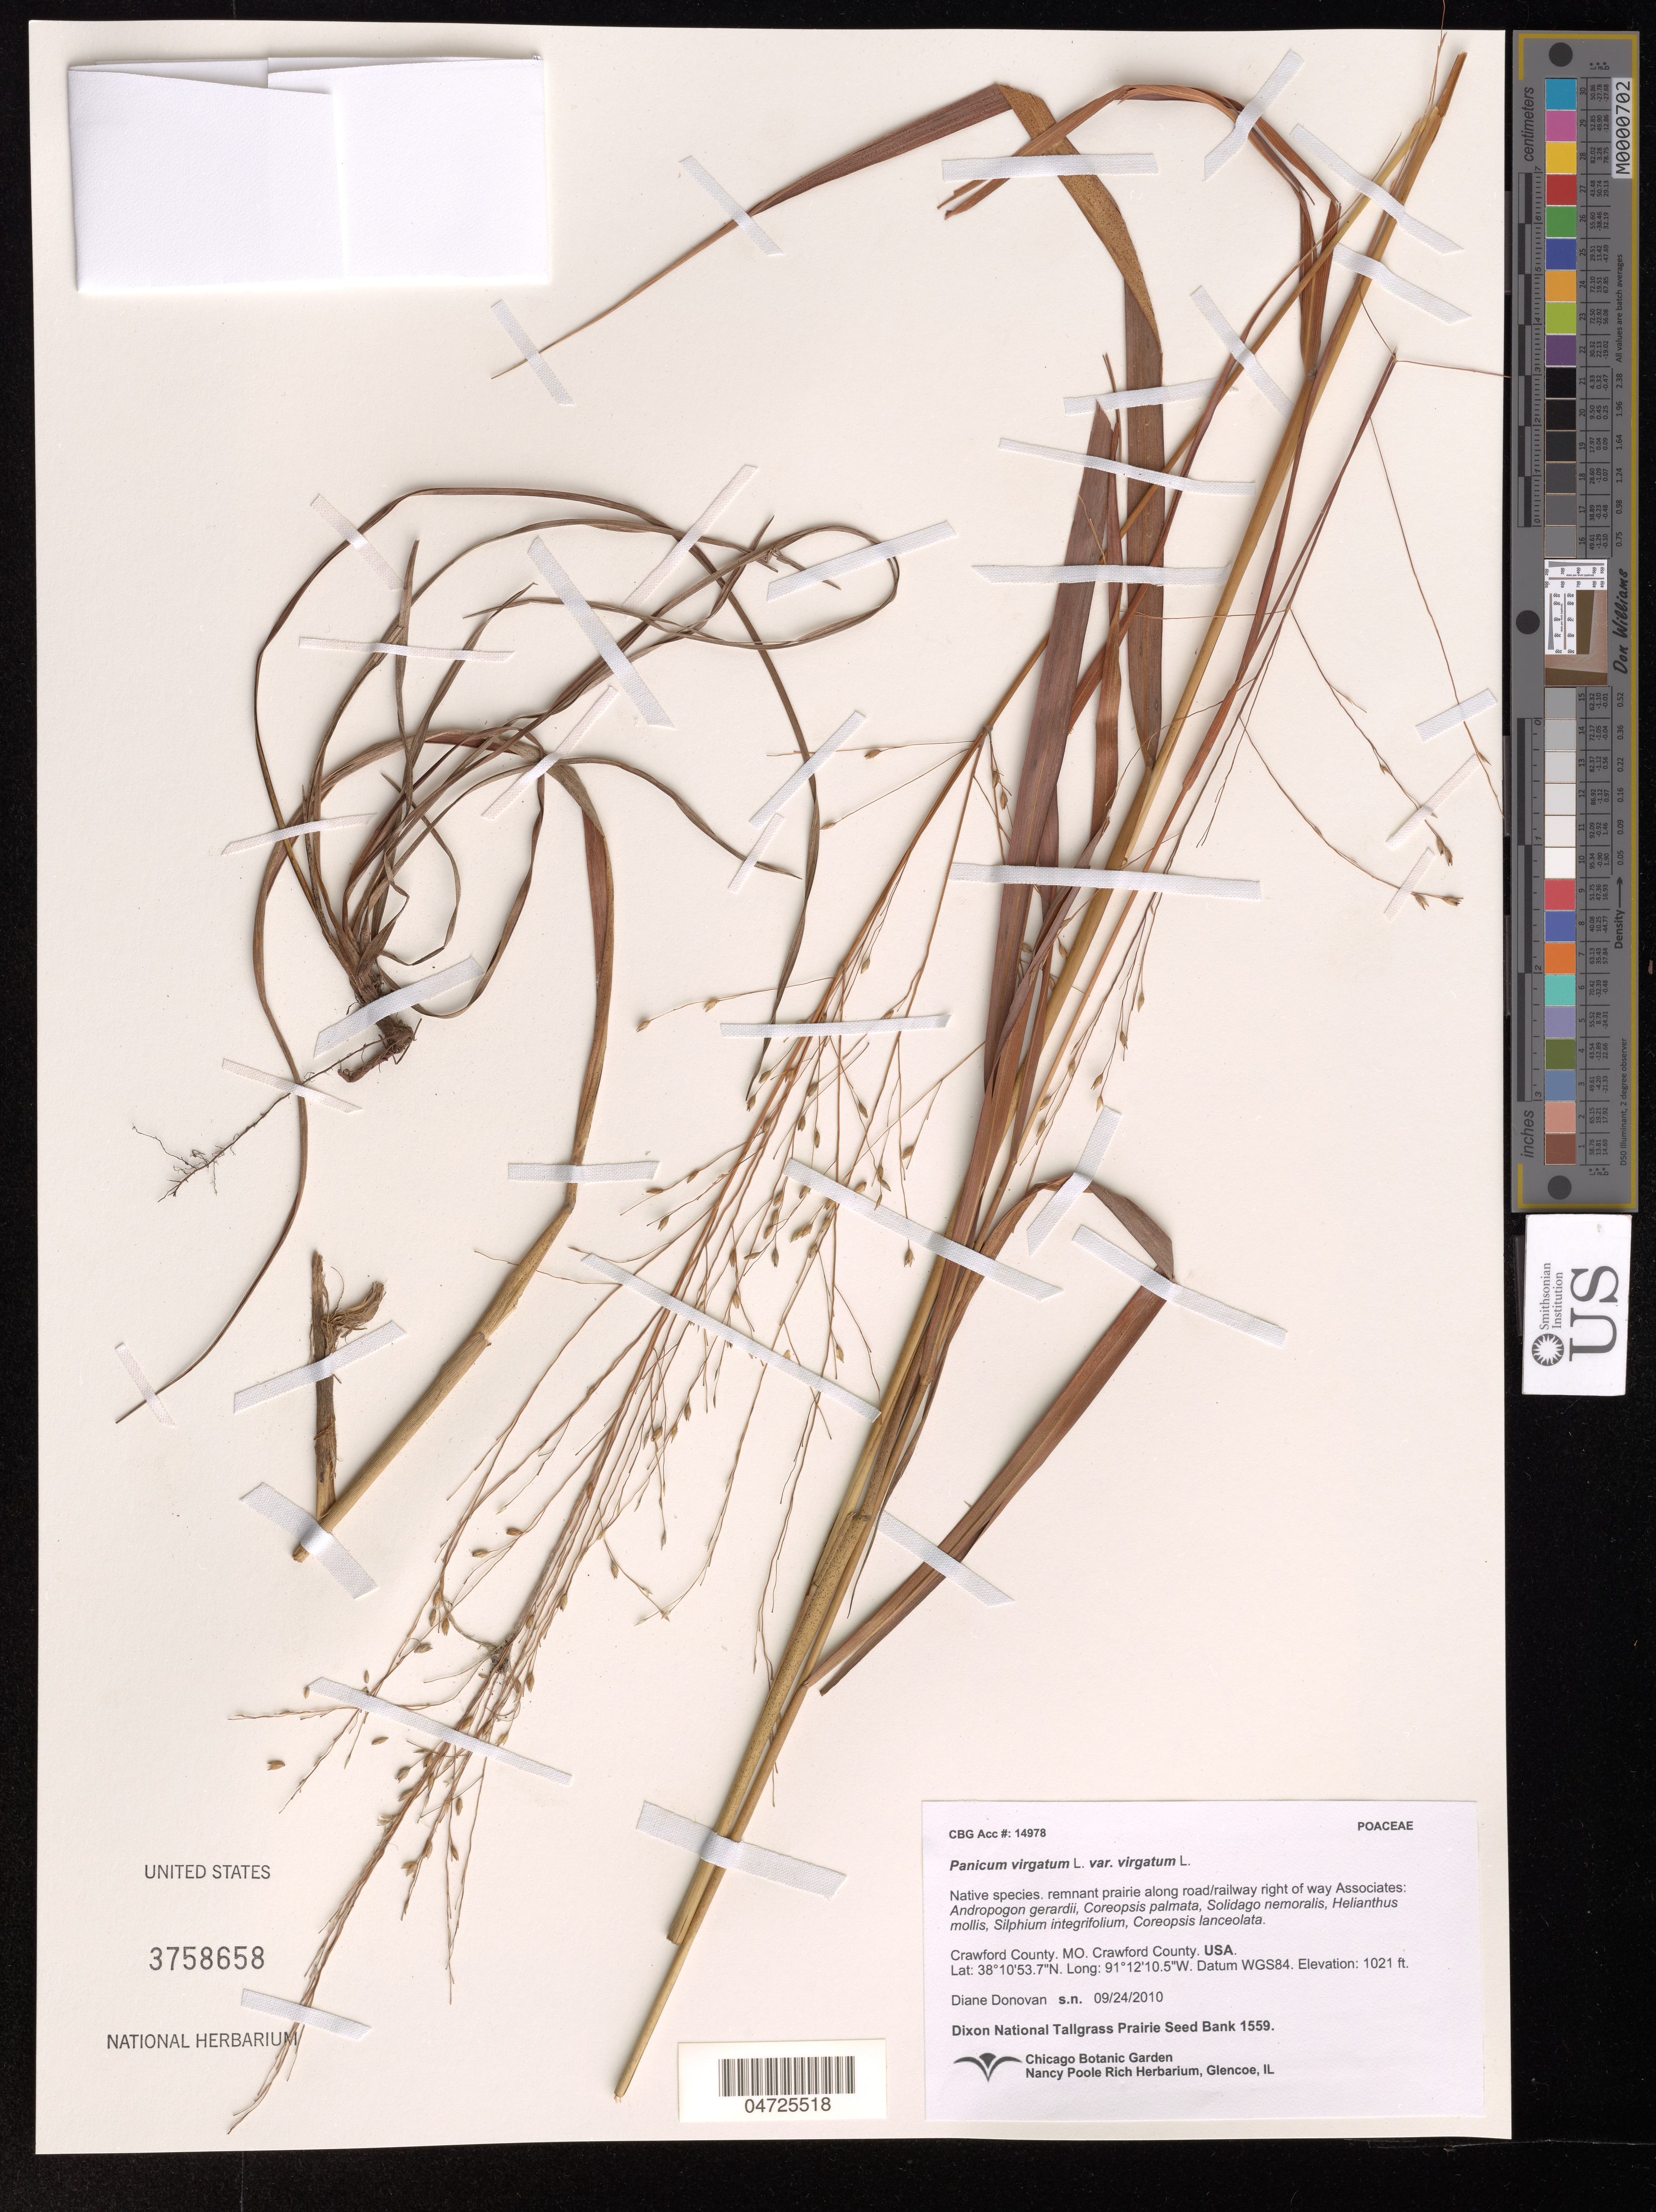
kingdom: Plantae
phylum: Tracheophyta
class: Liliopsida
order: Poales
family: Poaceae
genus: Panicum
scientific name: Panicum virgatum var. virgatum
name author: L.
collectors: D. Donovan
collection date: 2010-09-24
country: United States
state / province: Missouri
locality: Crawford County. Datum WGS84.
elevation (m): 311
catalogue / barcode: US 3758658